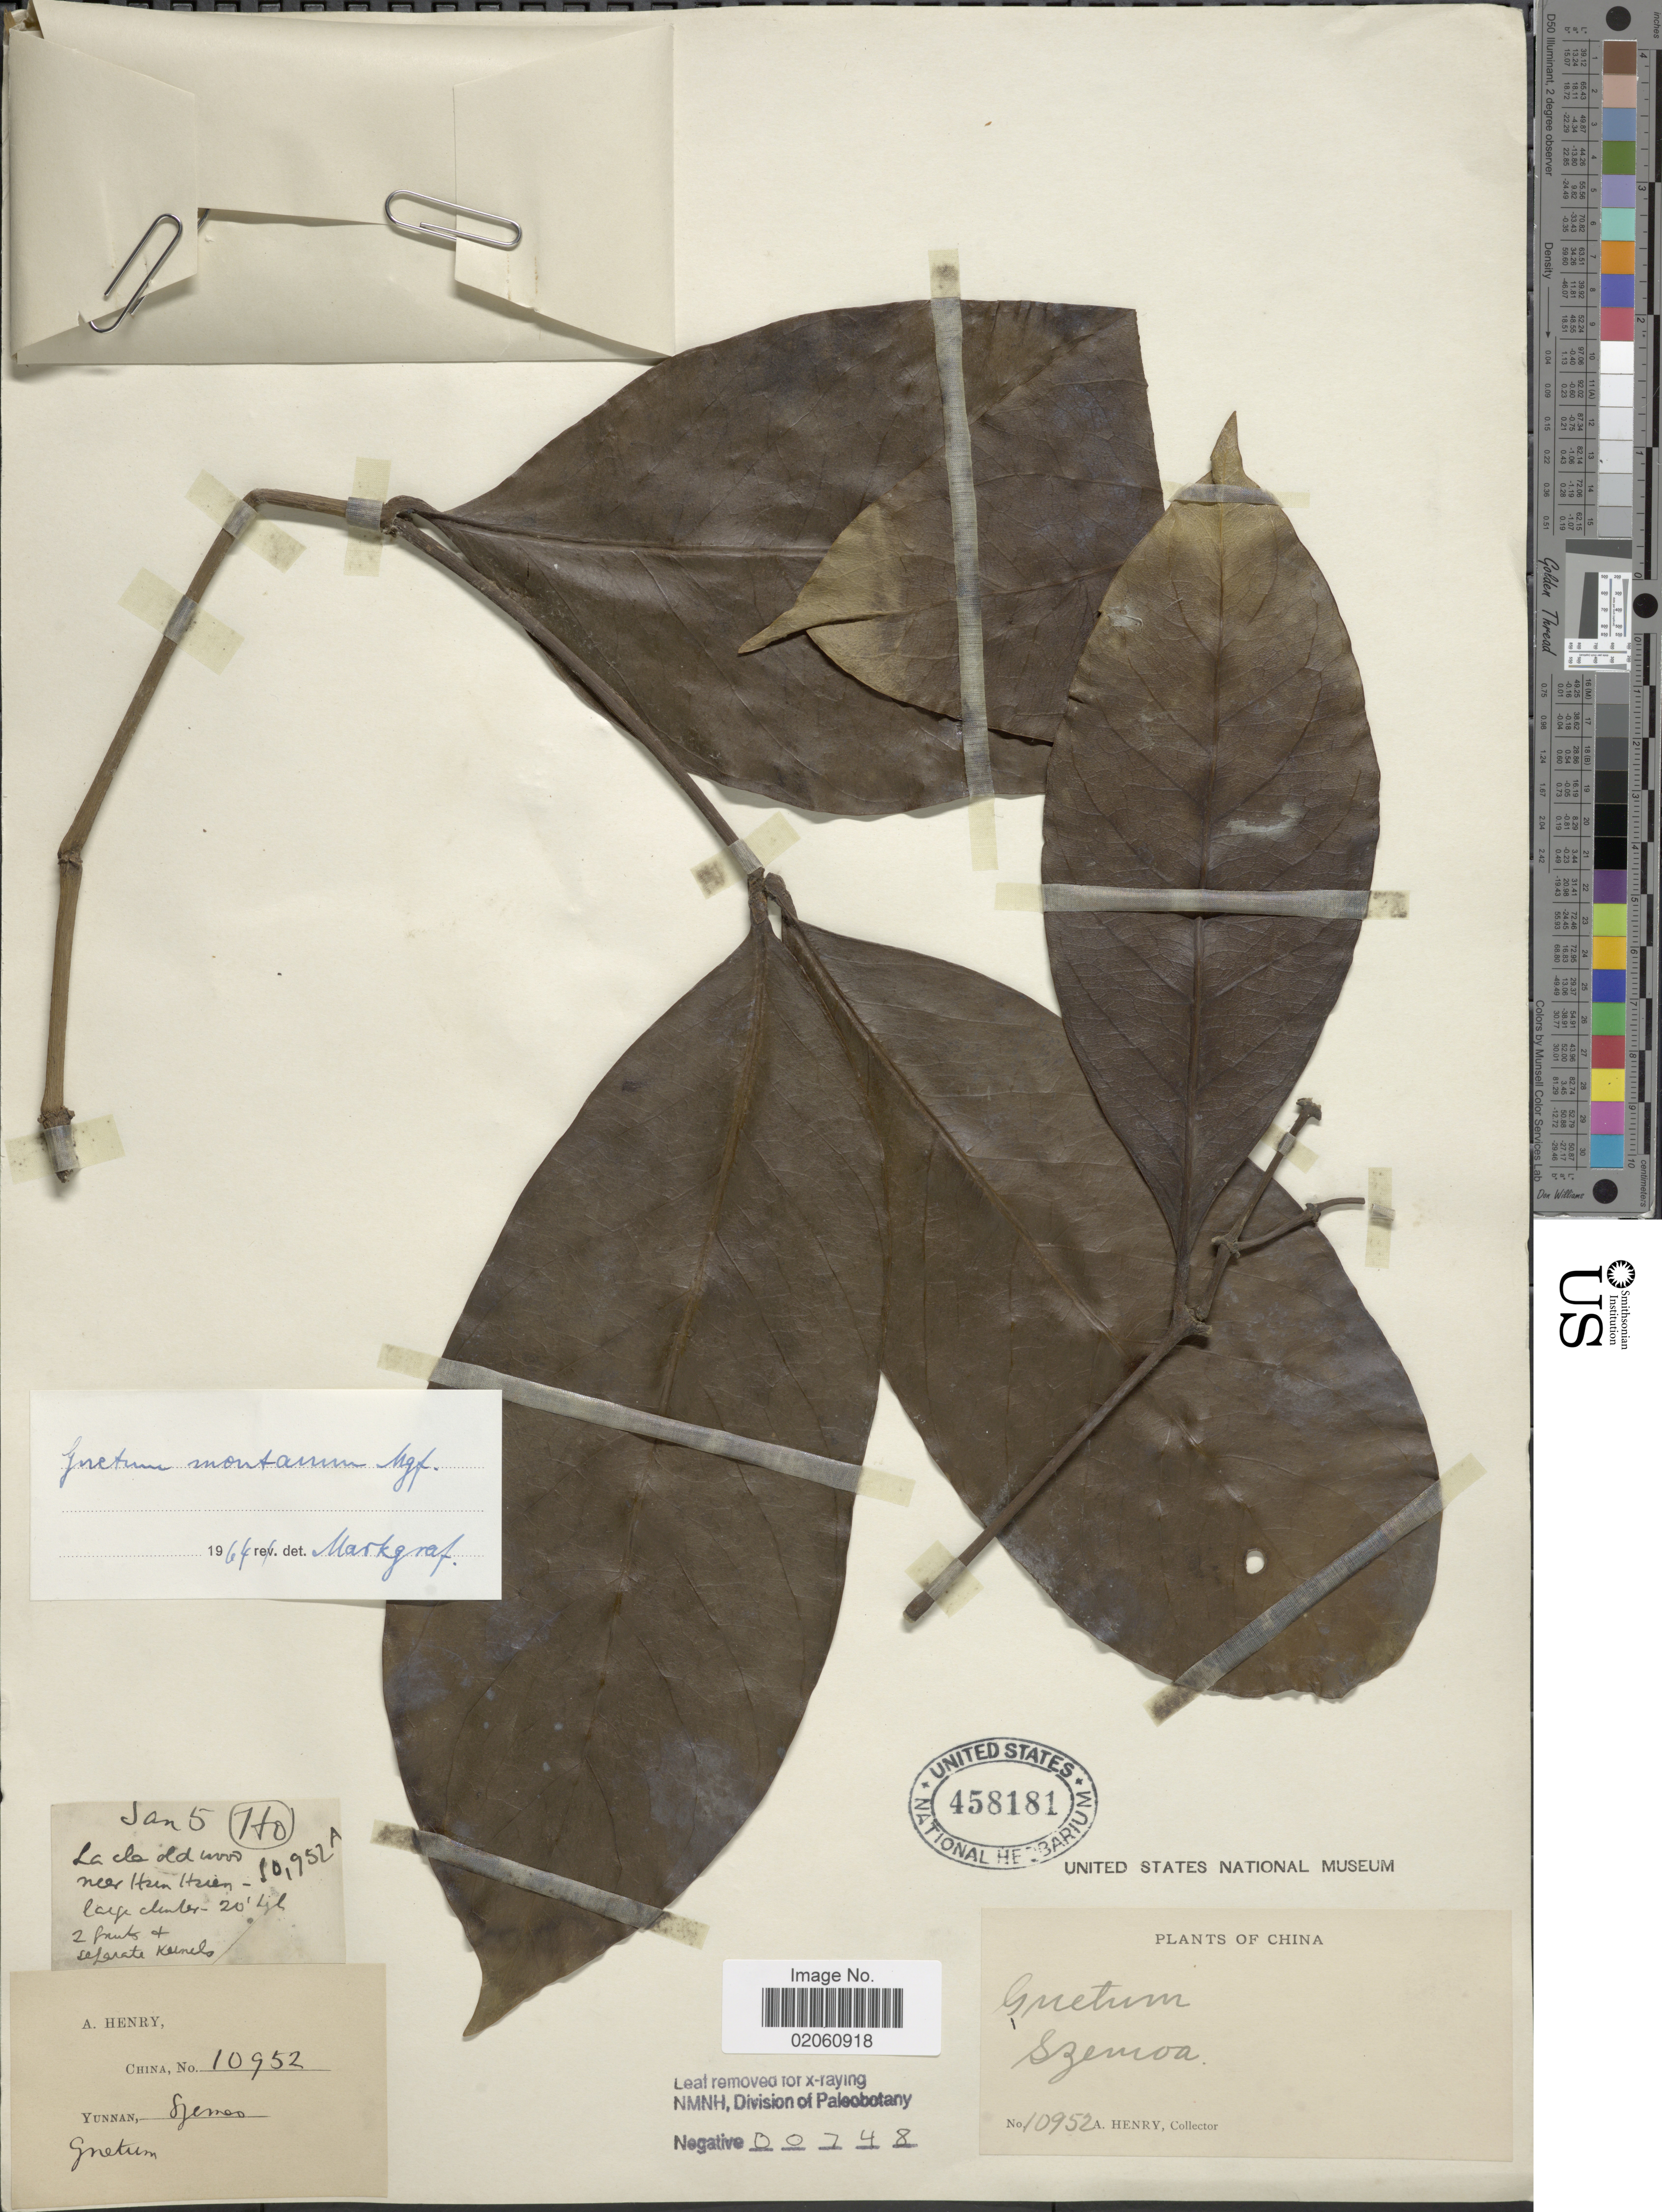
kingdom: Plantae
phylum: Tracheophyta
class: Gnetopsida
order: Gnetales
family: Gnetaceae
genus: Gnetum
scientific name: Gnetum montanum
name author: Markgr.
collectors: A. Henry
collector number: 10952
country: China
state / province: Yunnan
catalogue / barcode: US 458181